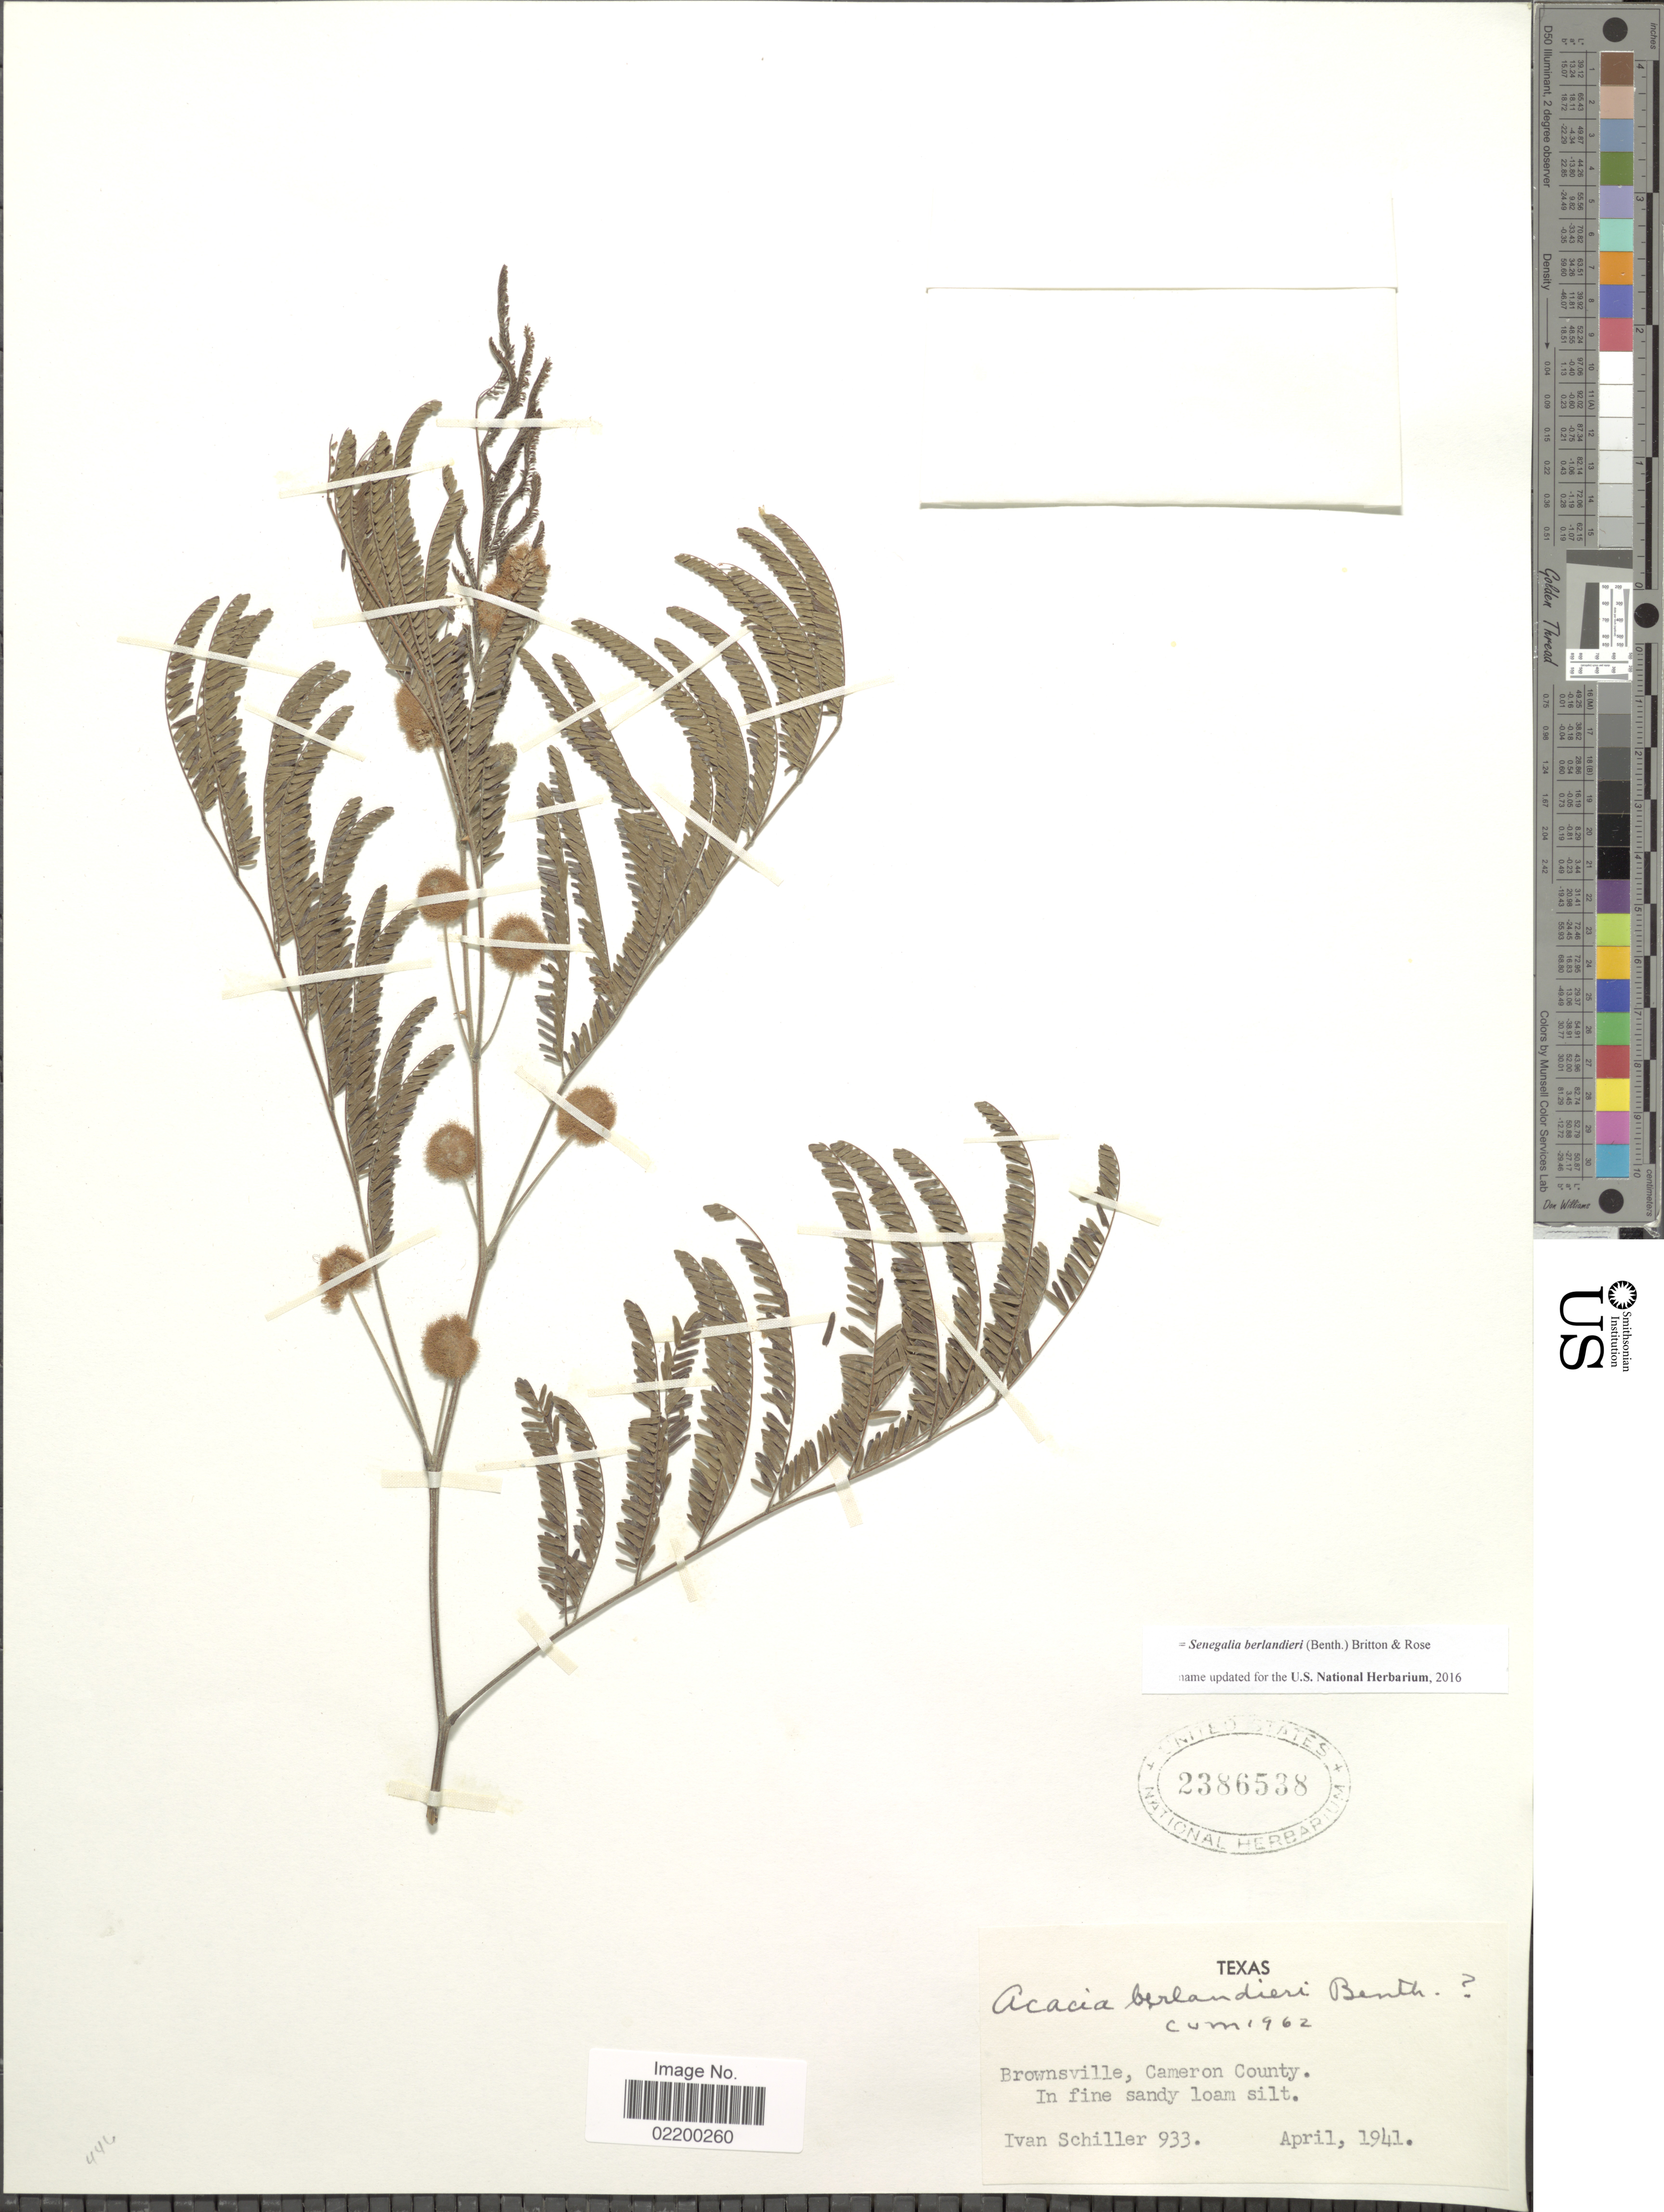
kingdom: Plantae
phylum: Tracheophyta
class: Magnoliopsida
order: Fabales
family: Fabaceae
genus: Senegalia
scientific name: Senegalia berlandieri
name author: (Benth.) Britton & Rose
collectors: I. Schiller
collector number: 933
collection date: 1941-04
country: United States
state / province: Texas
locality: Brownsville, Cameron County. In fine sandy loam silt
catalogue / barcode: US 2386538